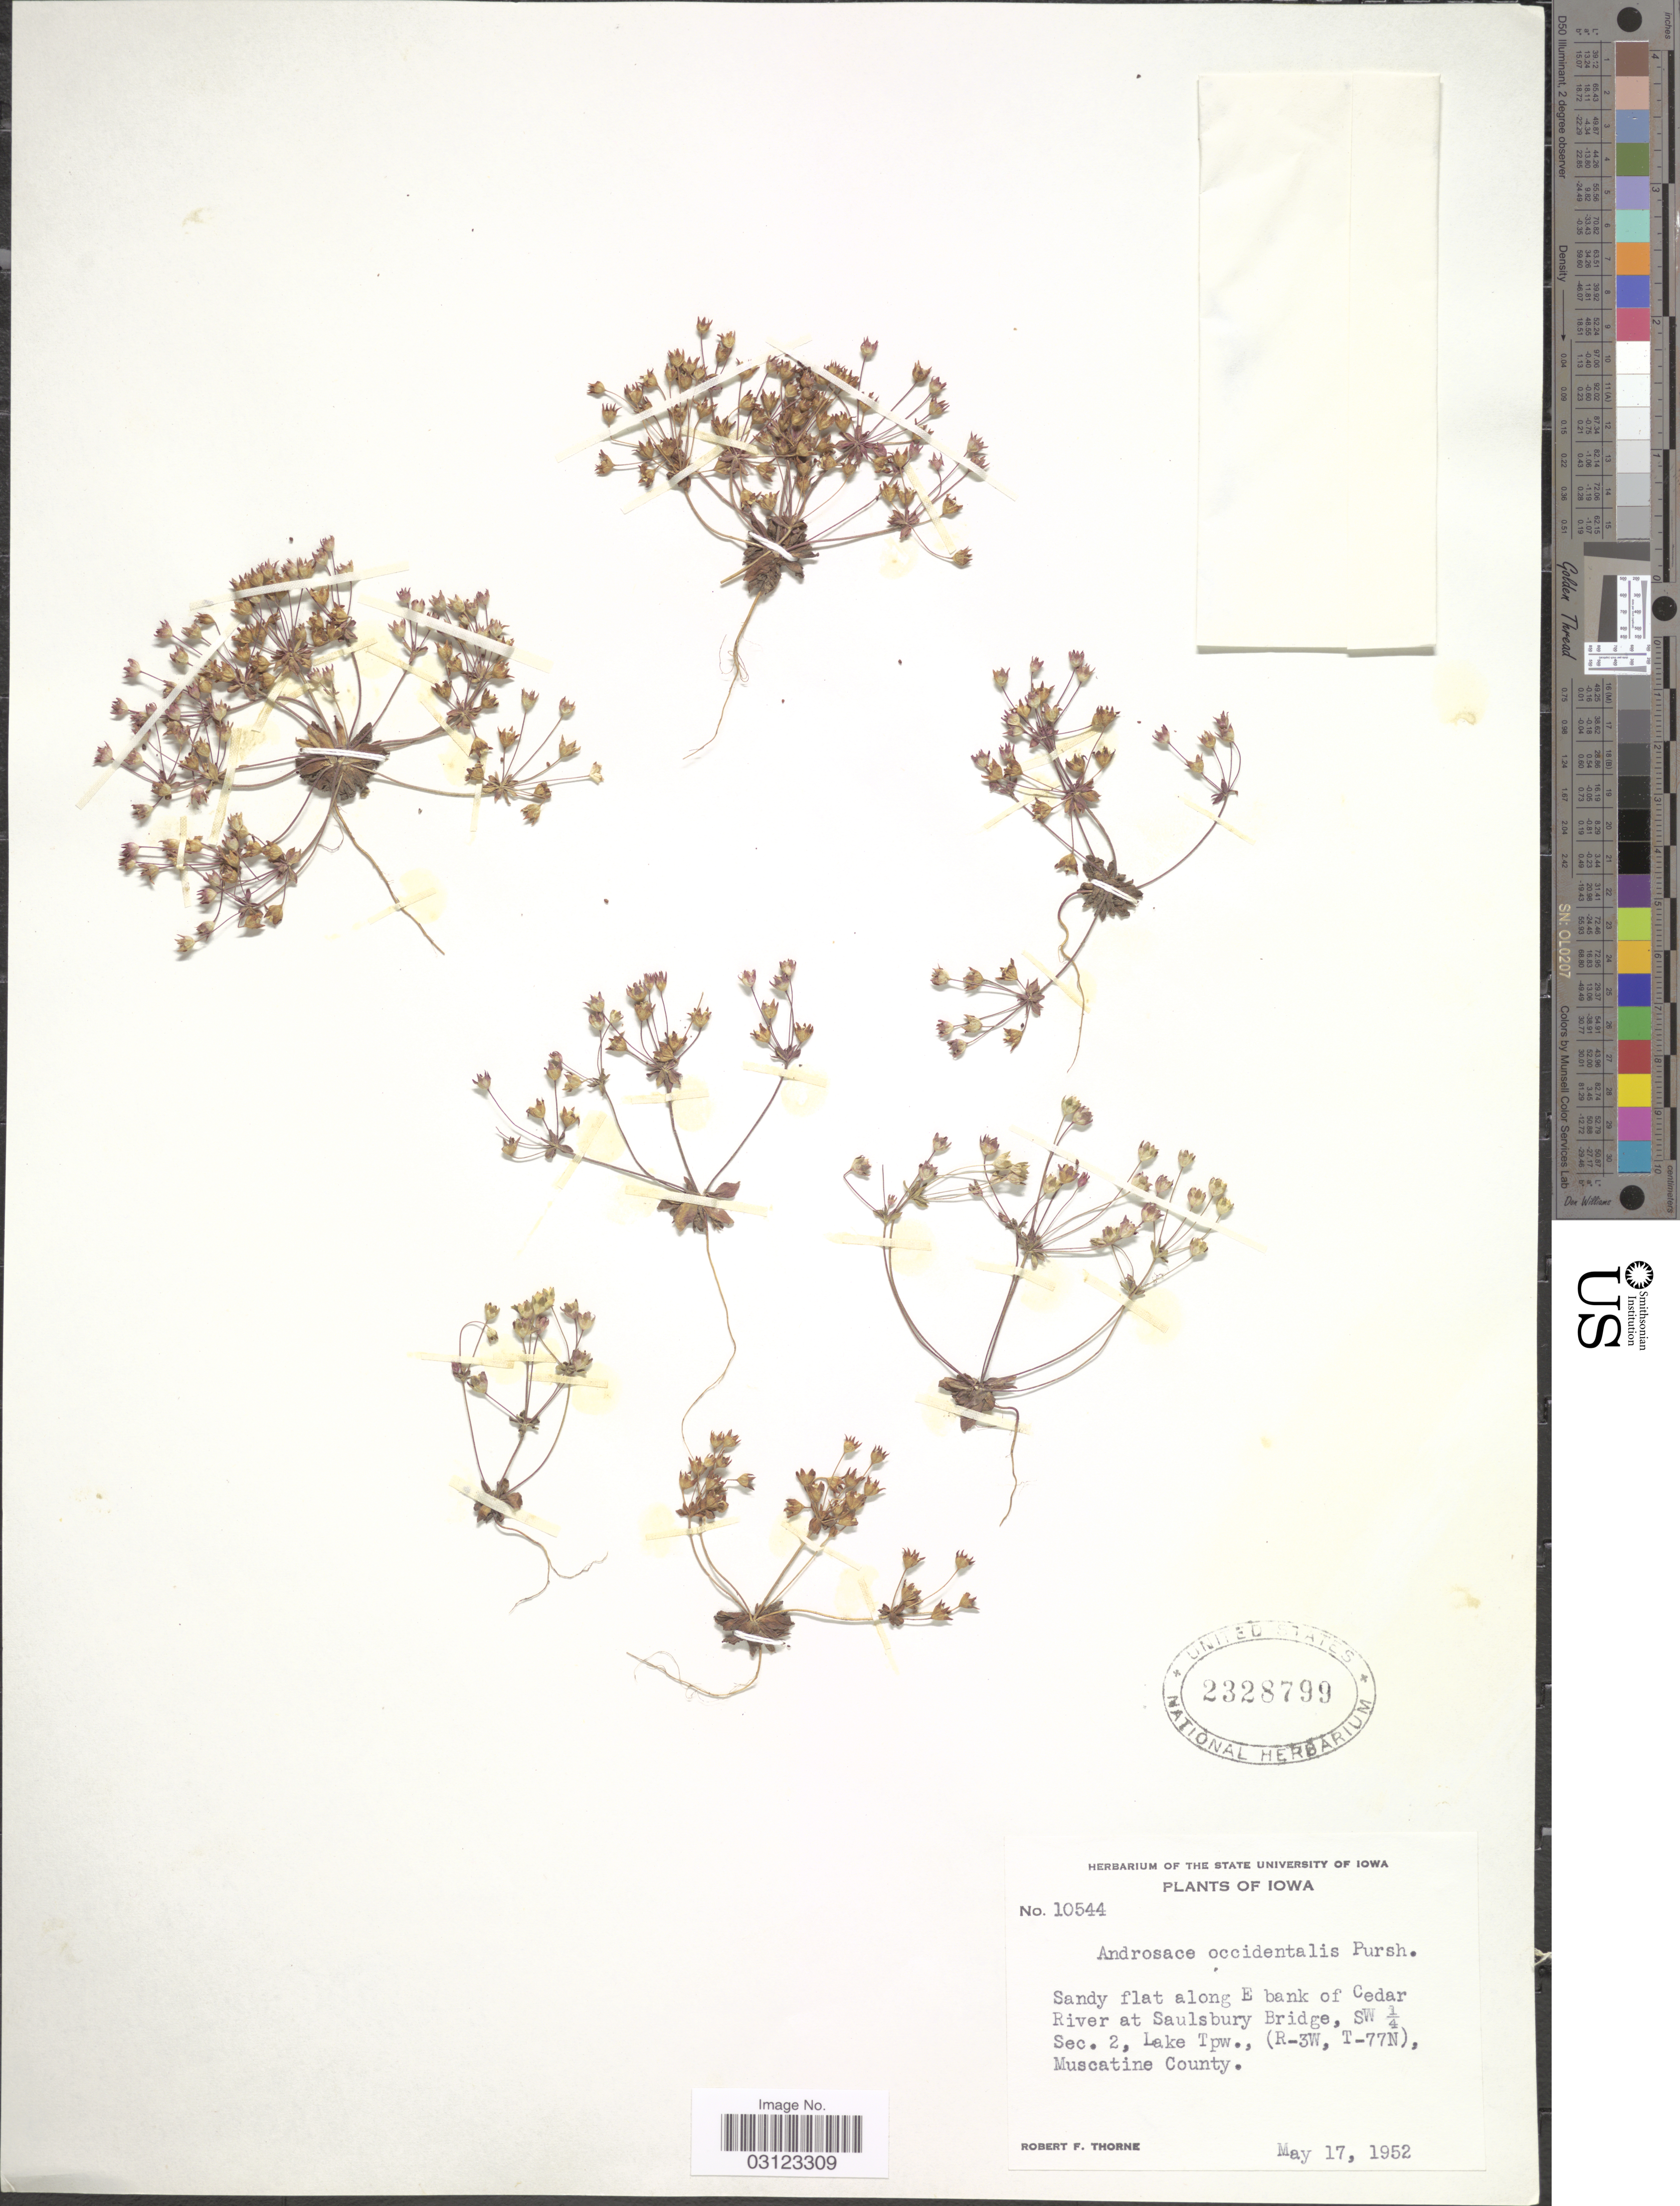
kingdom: Plantae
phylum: Tracheophyta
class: Magnoliopsida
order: Ericales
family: Primulaceae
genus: Androsace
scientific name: Androsace occidentalis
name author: (Pursh) Pursh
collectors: R. F. Thorne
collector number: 10544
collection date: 1952-05-17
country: United States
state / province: Iowa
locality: Sandy flat along E bank of Cedar River at Saulsbury Bridge, SW 1/4 Sec. 2, Lake Tpw., (R-3W, T-77N), Muscatine County.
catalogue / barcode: US 2328799